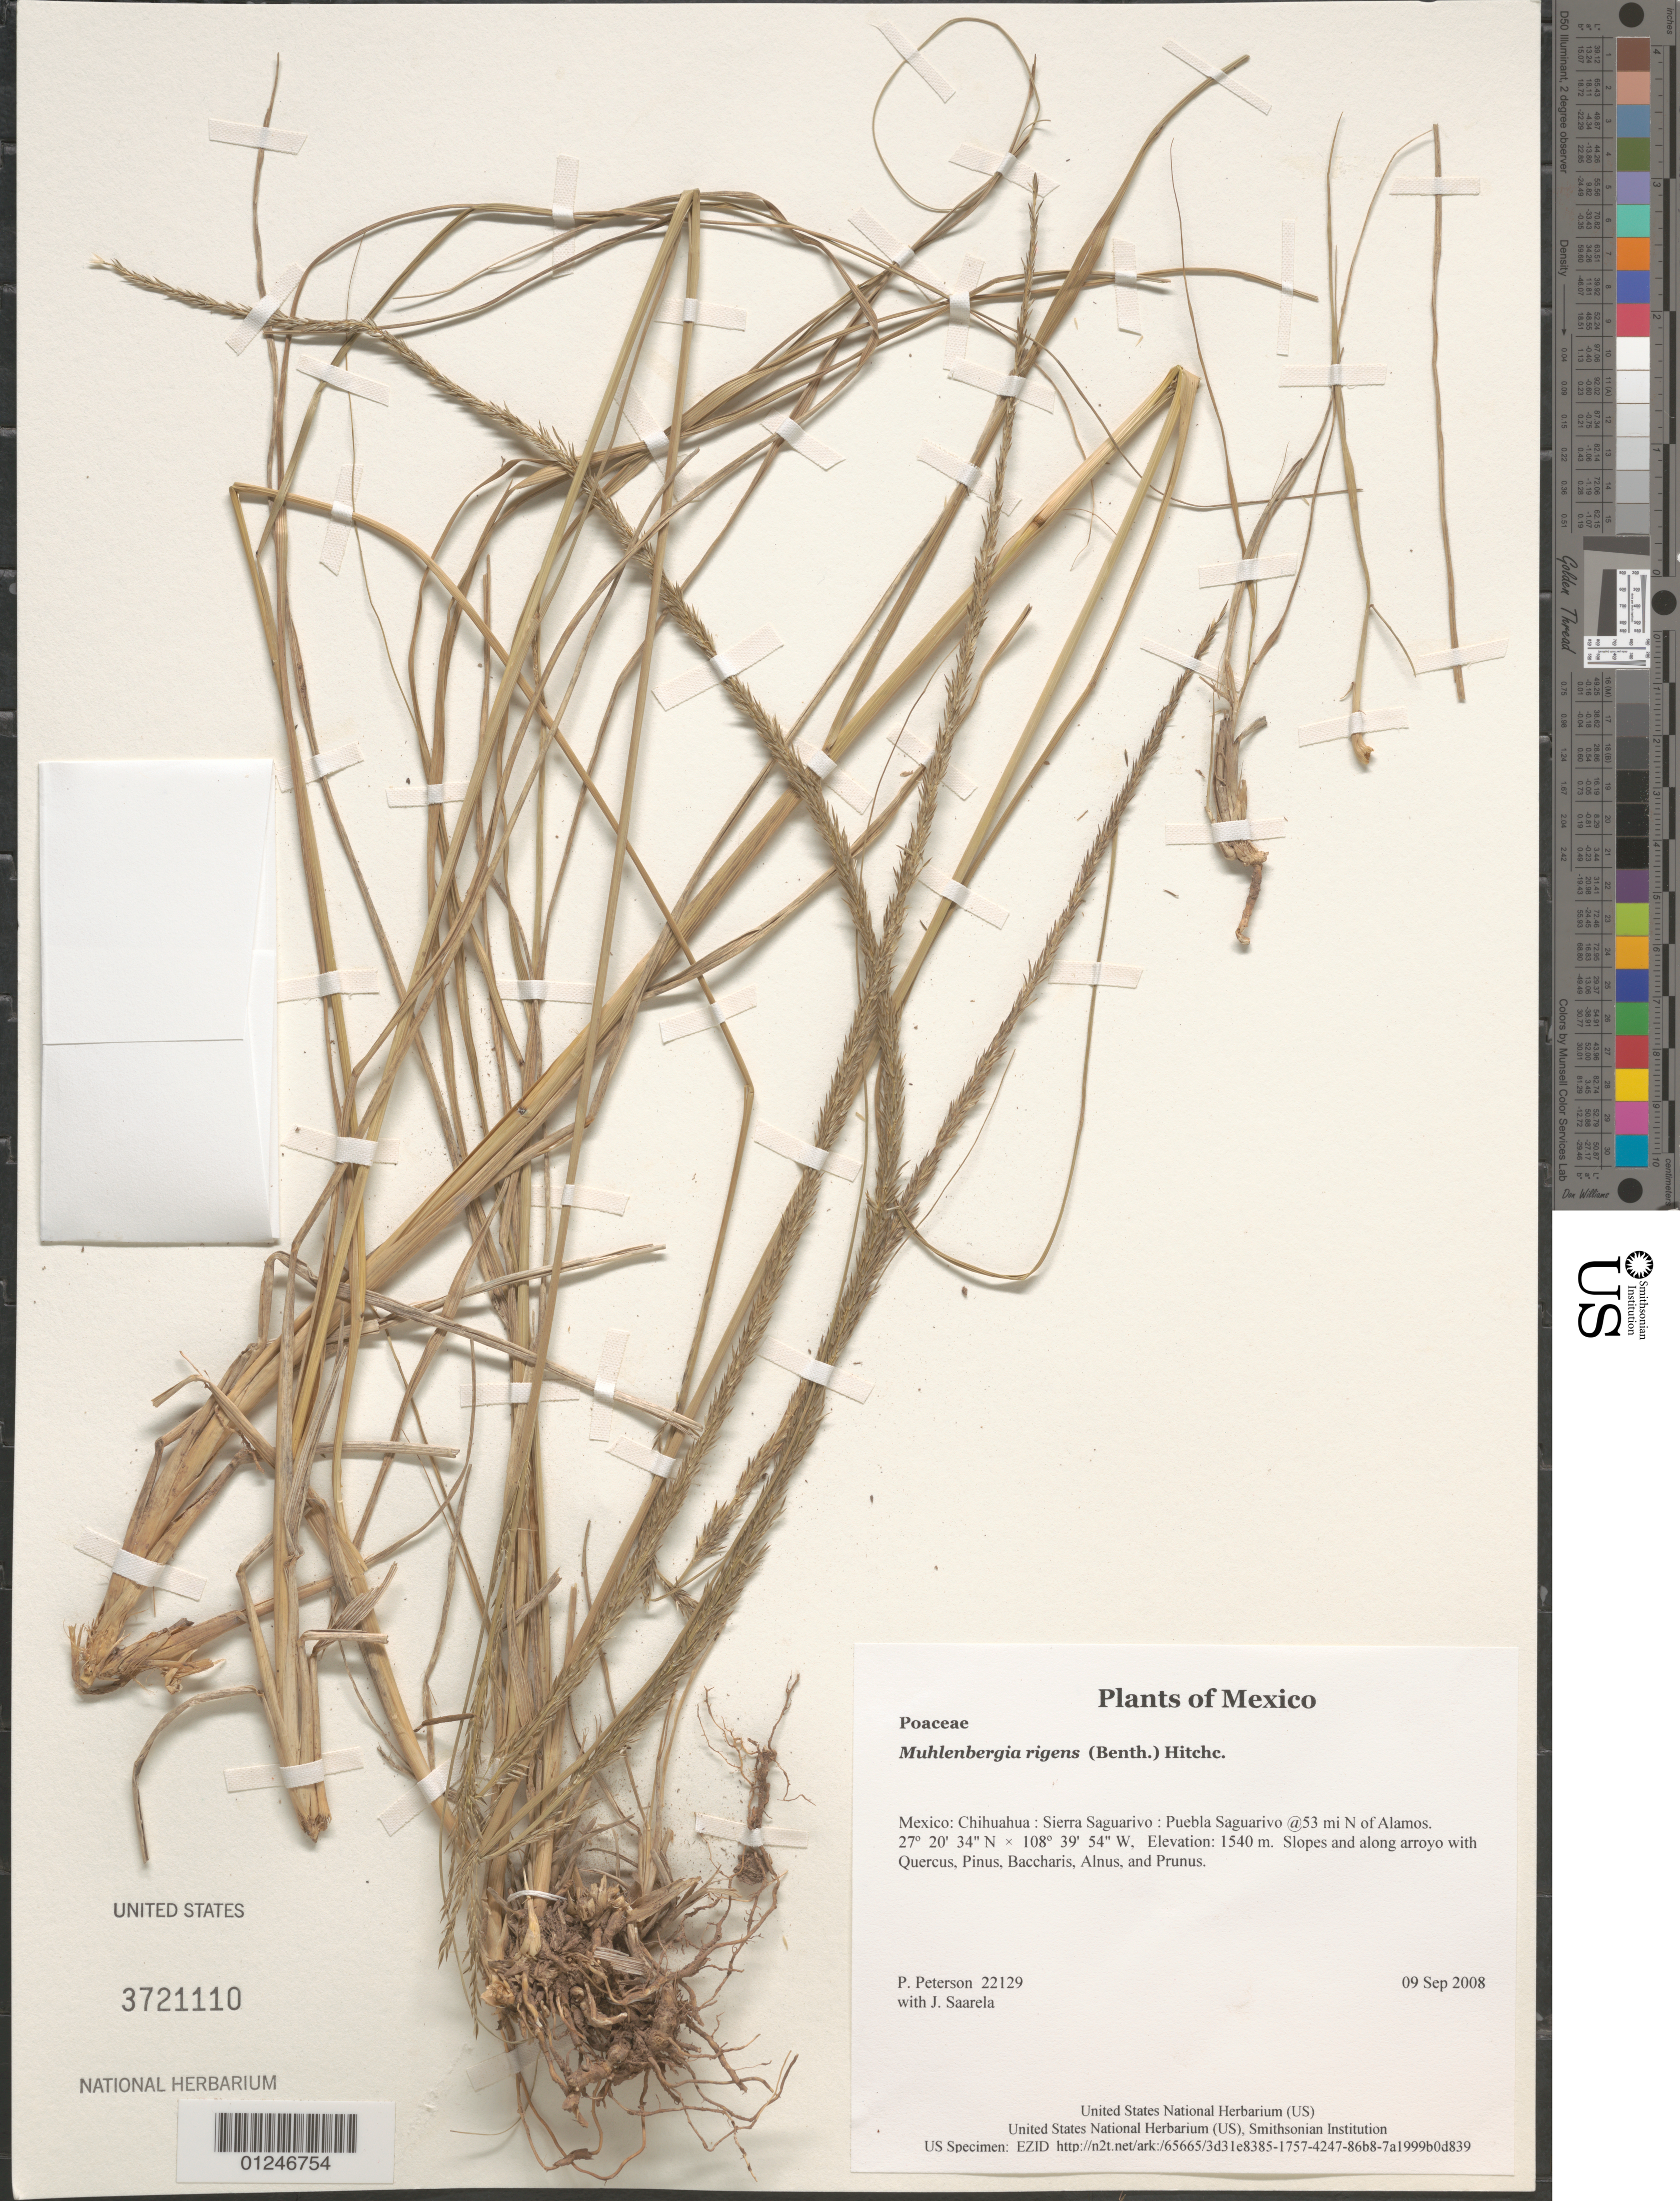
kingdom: Plantae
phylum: Tracheophyta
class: Liliopsida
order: Poales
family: Poaceae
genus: Muhlenbergia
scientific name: Muhlenbergia rigens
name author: (Benth.) Hitchc.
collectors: P. M. Peterson & J. Saarela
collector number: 22129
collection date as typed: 09 Sep 2008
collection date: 2008-09-09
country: Mexico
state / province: Chihuahua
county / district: Sierra Saguarivo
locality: Puebla Saguarivo @53 mi N of Alamos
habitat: Slopes and along arroyo with Quercus, Pinus, Baccharis, Alnus, and Prunus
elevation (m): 1540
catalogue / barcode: US 3721110